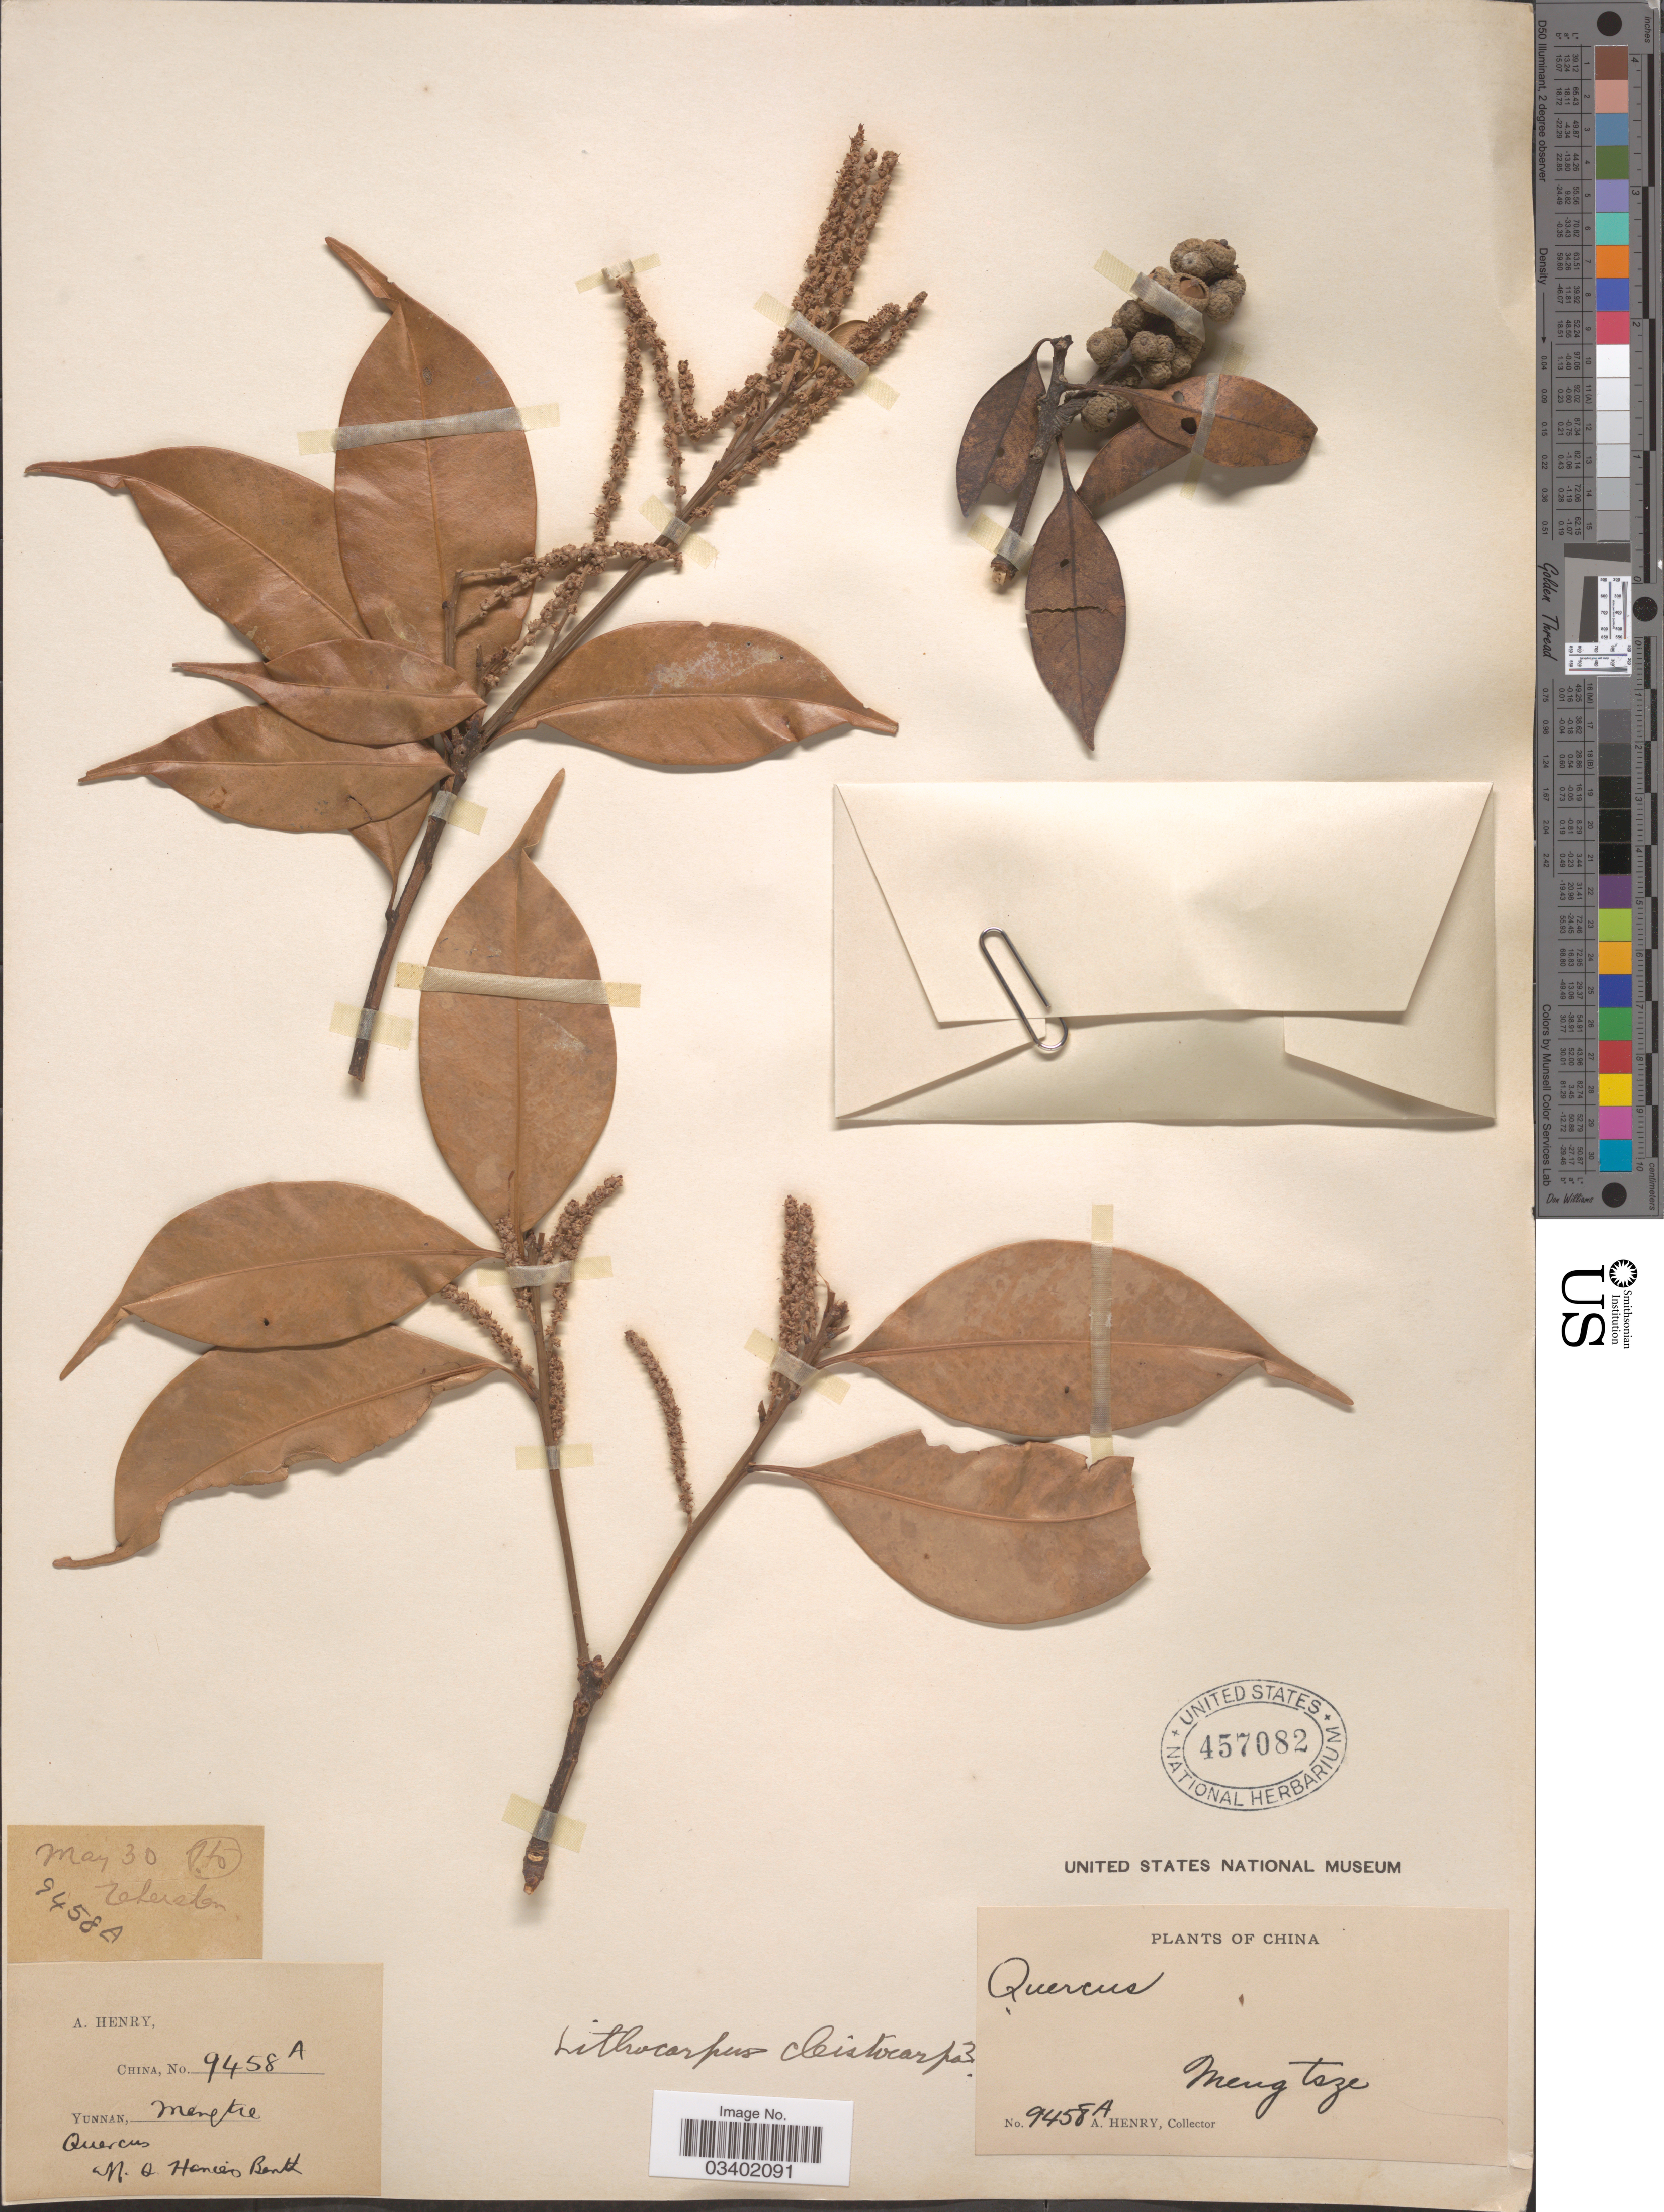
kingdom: Plantae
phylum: Tracheophyta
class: Magnoliopsida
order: Fagales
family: Betulaceae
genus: Betula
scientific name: Betula mairei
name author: (Schottky) Rehder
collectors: A. Henry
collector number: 9458 A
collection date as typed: Transcribed d/m/y: /5/30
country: China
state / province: Yunnan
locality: Mengtze. Zeheishen. Ho.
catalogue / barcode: US 457082